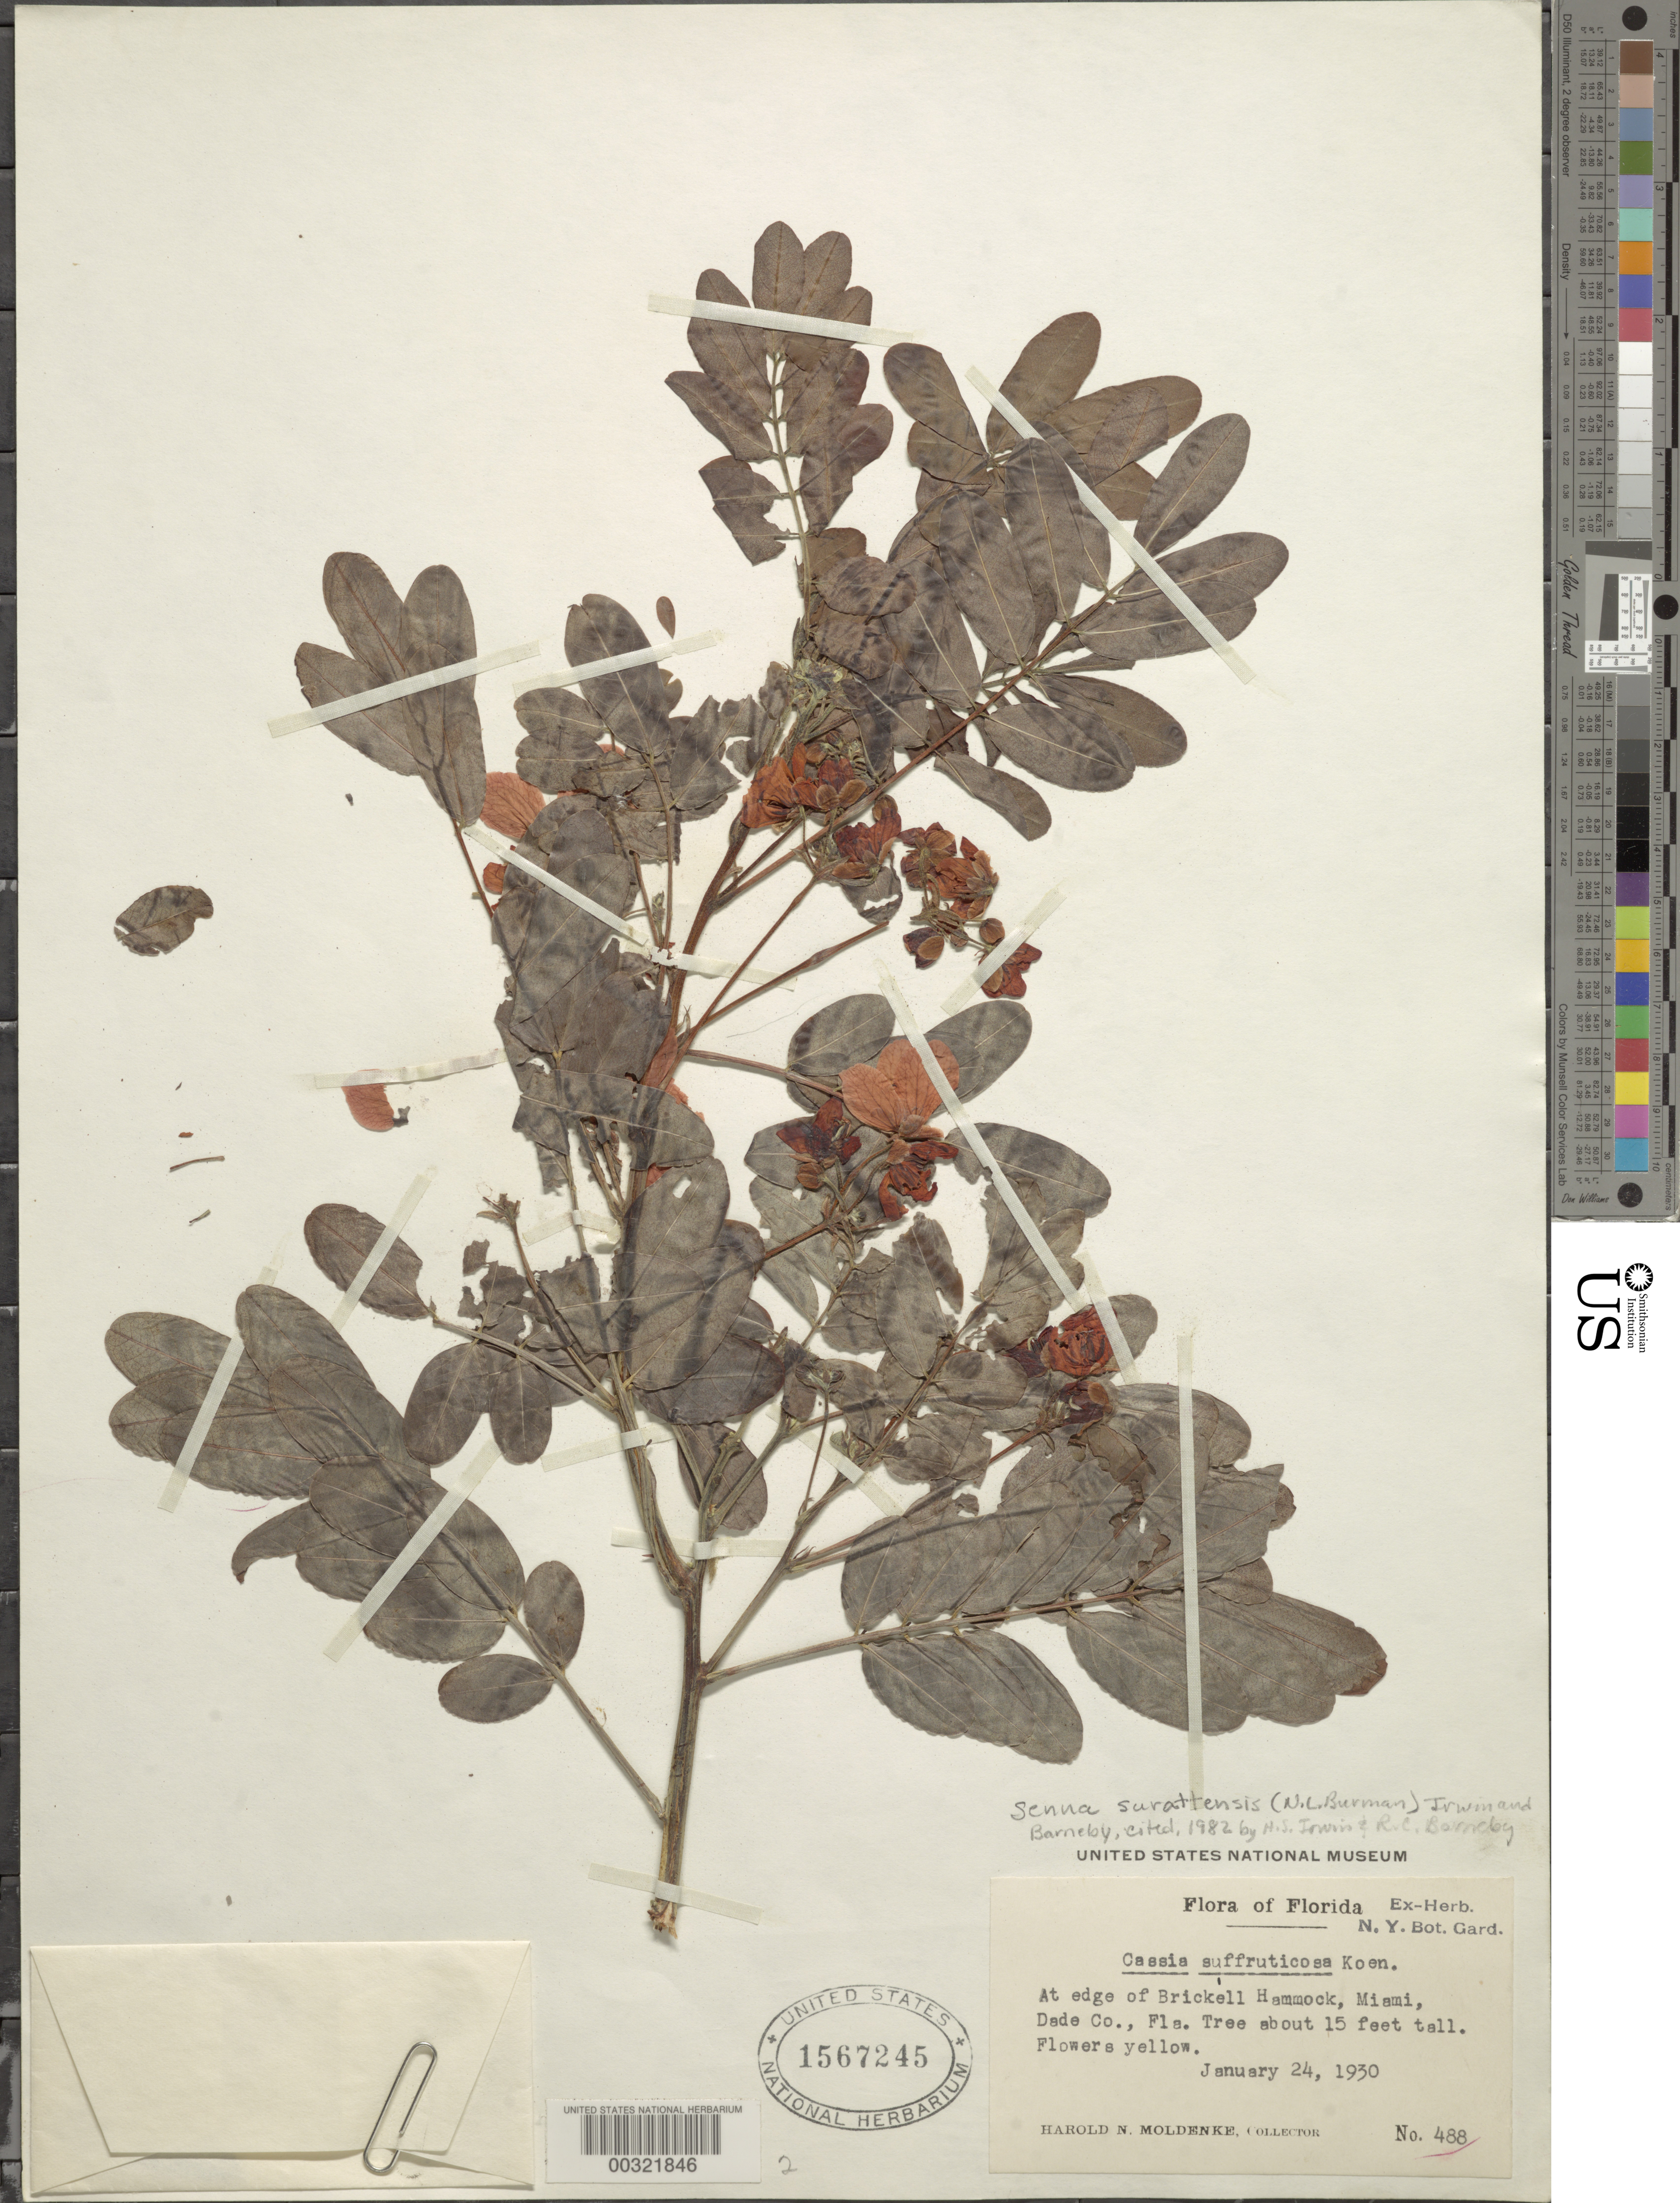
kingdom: Plantae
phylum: Tracheophyta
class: Magnoliopsida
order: Fabales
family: Fabaceae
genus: Senna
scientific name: Senna surattensis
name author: (Burm. f.) H.S. Irwin & Barneby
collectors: H. N. Moldenke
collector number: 488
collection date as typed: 24 Jan 1930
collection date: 1930-01-24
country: United States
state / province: Florida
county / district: Dade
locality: At edge of brickell hammock, miami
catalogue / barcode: US 1567245